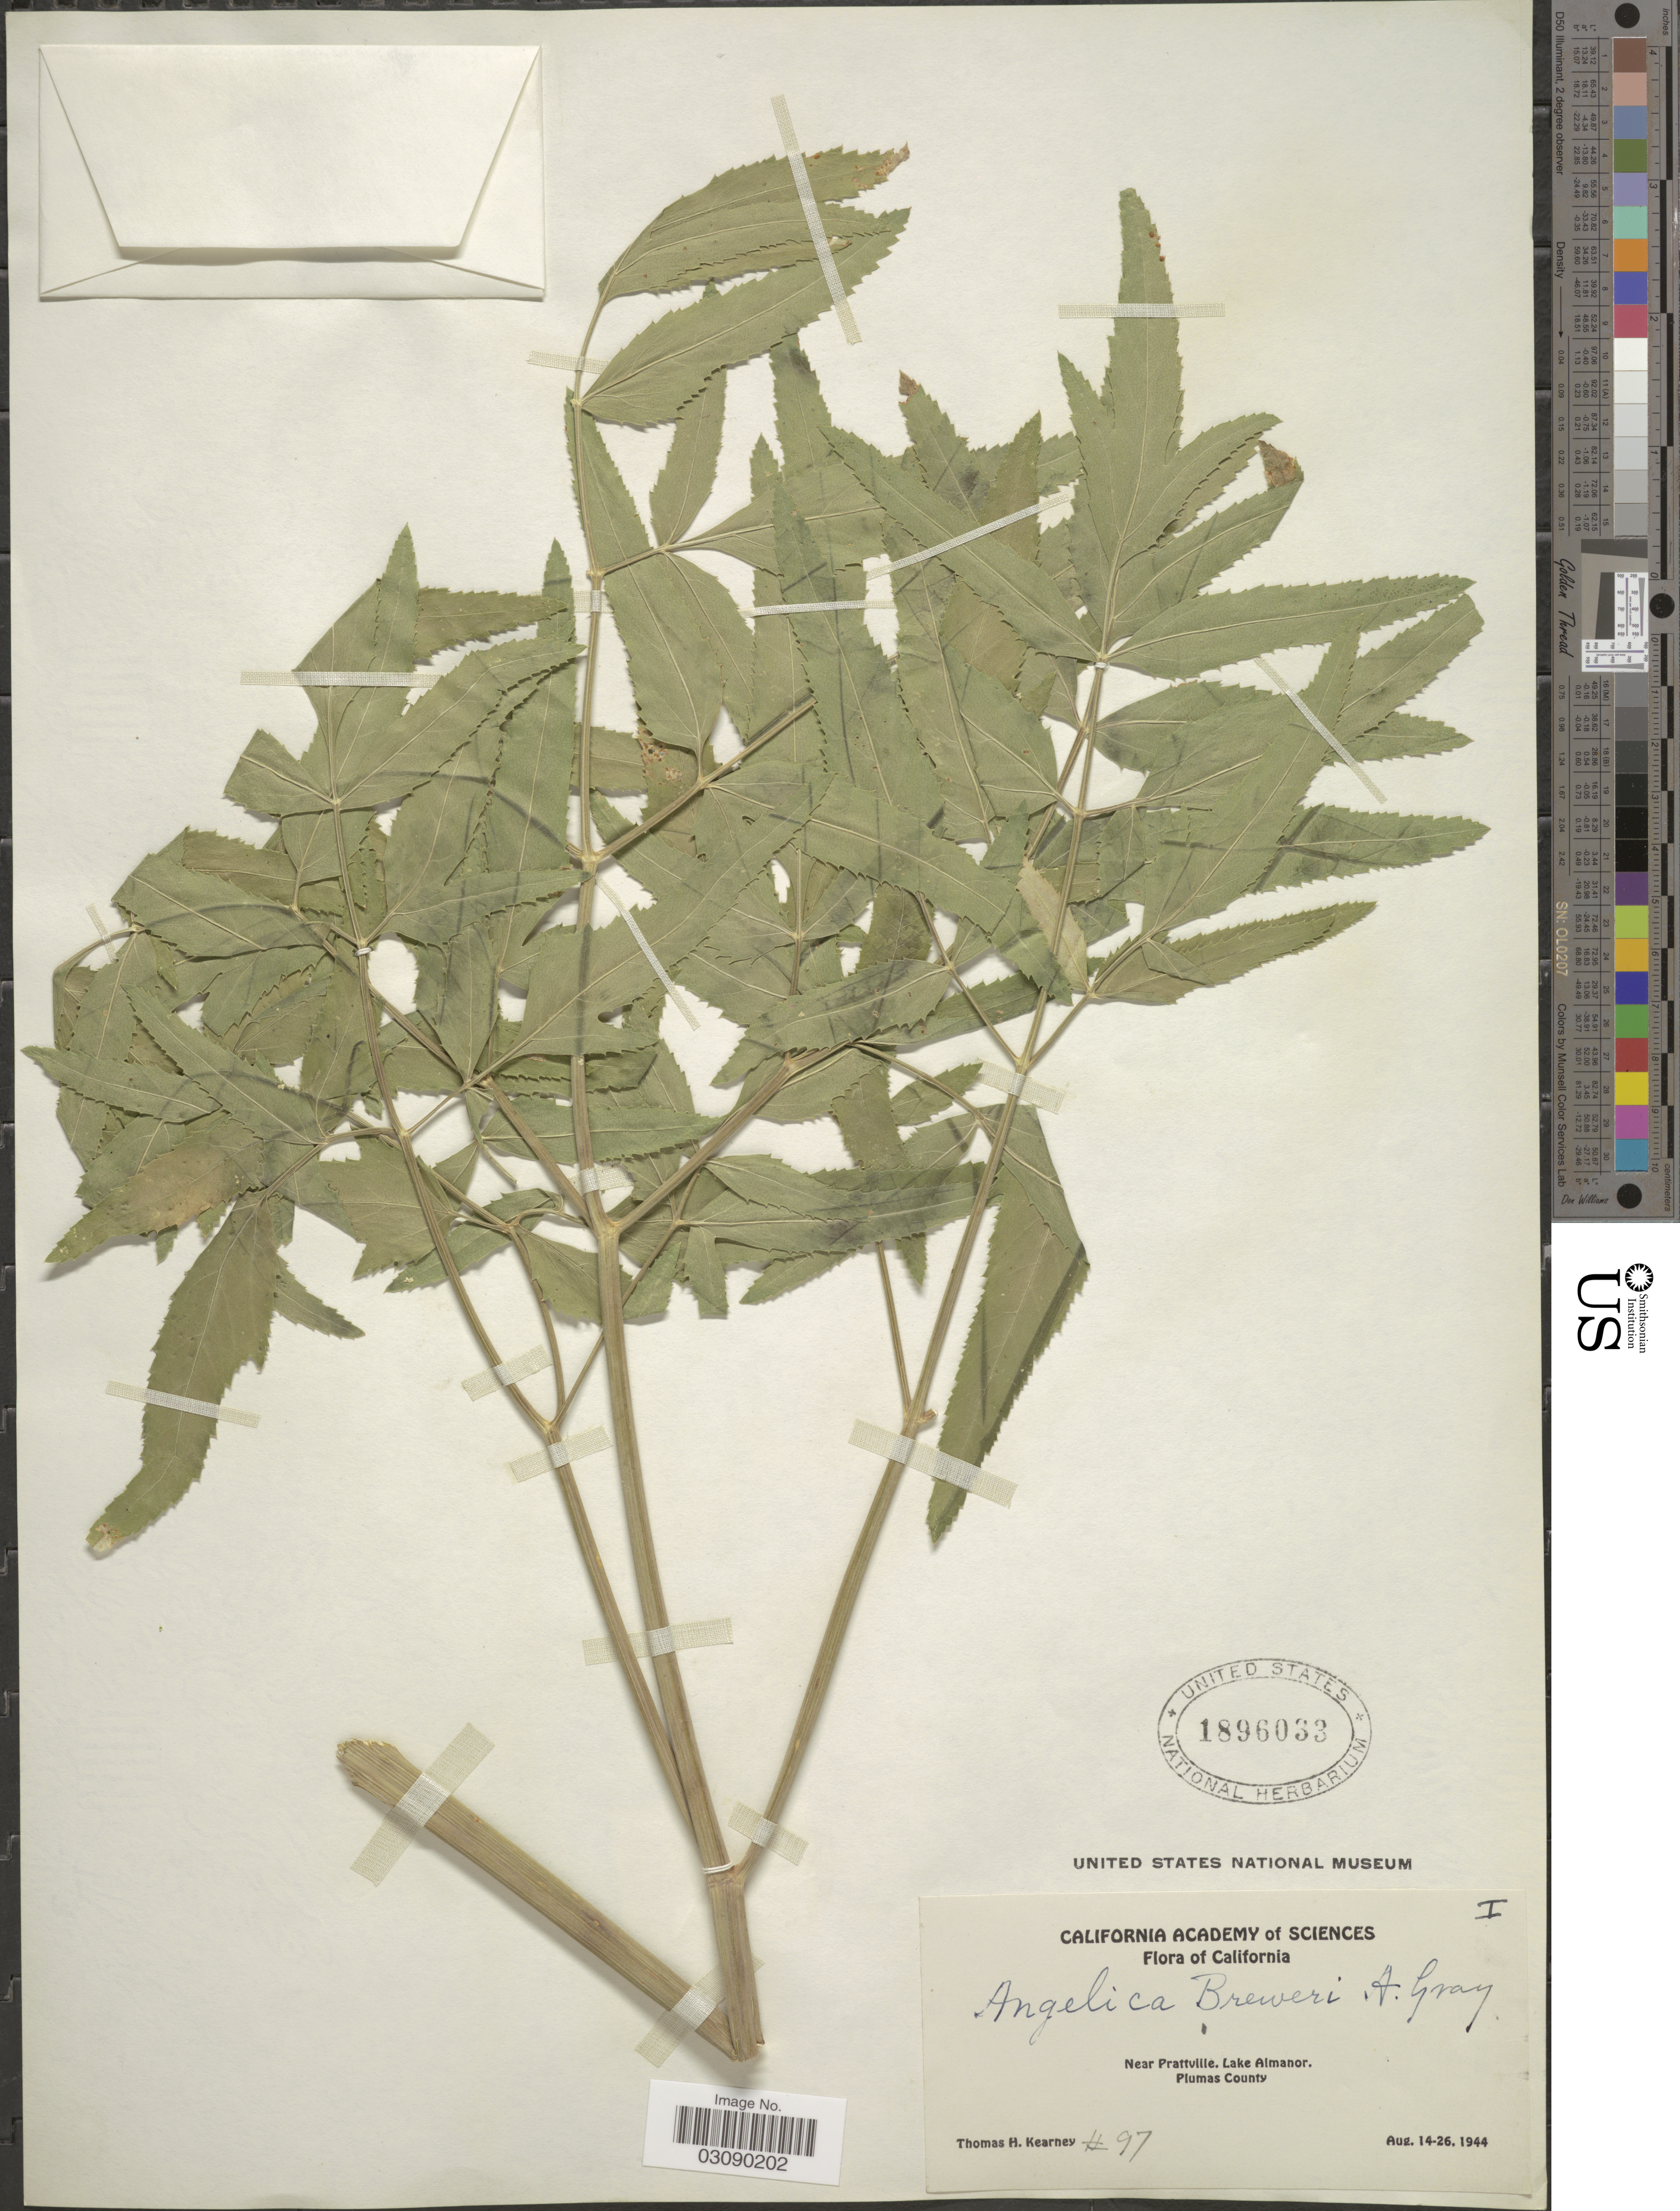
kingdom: Plantae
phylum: Tracheophyta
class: Magnoliopsida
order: Apiales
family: Apiaceae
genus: Angelica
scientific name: Angelica breweri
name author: A. Gray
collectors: T. H. Kearney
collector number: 97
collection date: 1944-08-14/1944-08-26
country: United States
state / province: California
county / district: Plumas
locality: Near Prattville. Lake Almanor. Plumas County.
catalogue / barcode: US 1896033